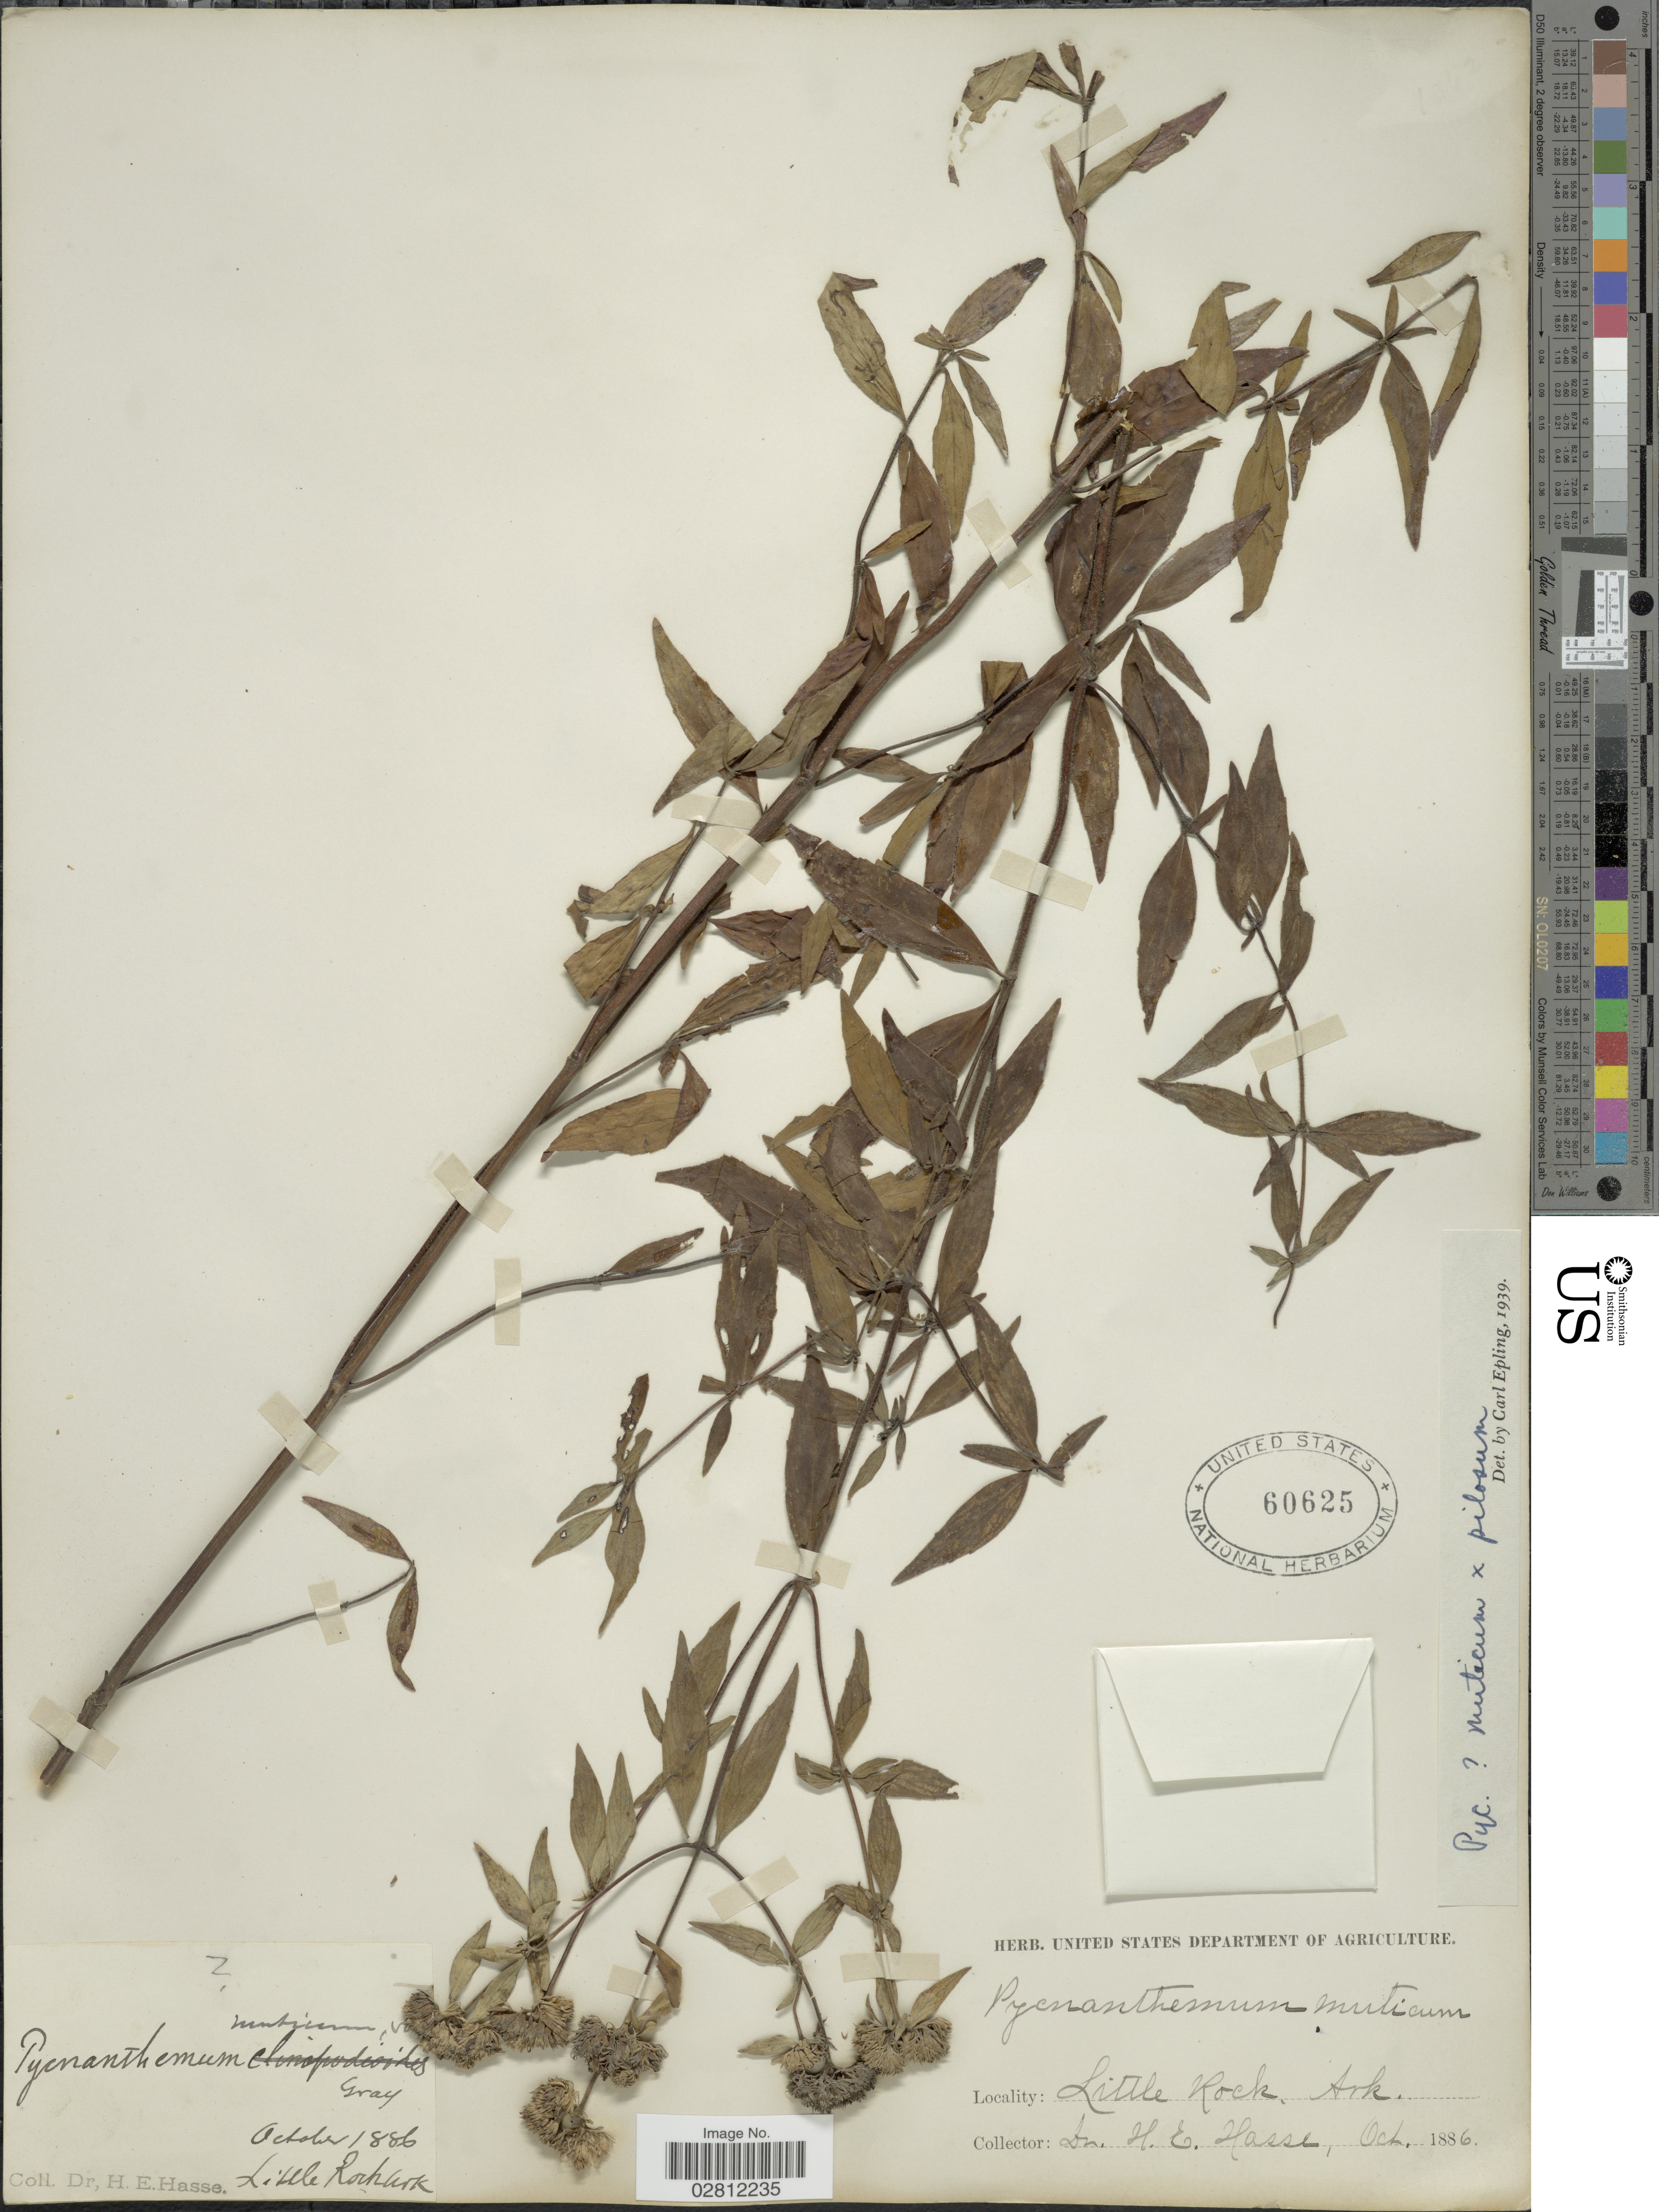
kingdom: Plantae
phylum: Tracheophyta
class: Magnoliopsida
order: Lamiales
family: Lamiaceae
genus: Pycnanthemum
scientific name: Pycnanthemum pilosum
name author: Nutt.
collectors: H. E. Hasse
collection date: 1886-10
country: United States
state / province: Arkansas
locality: Little Rock.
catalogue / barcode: US 60625